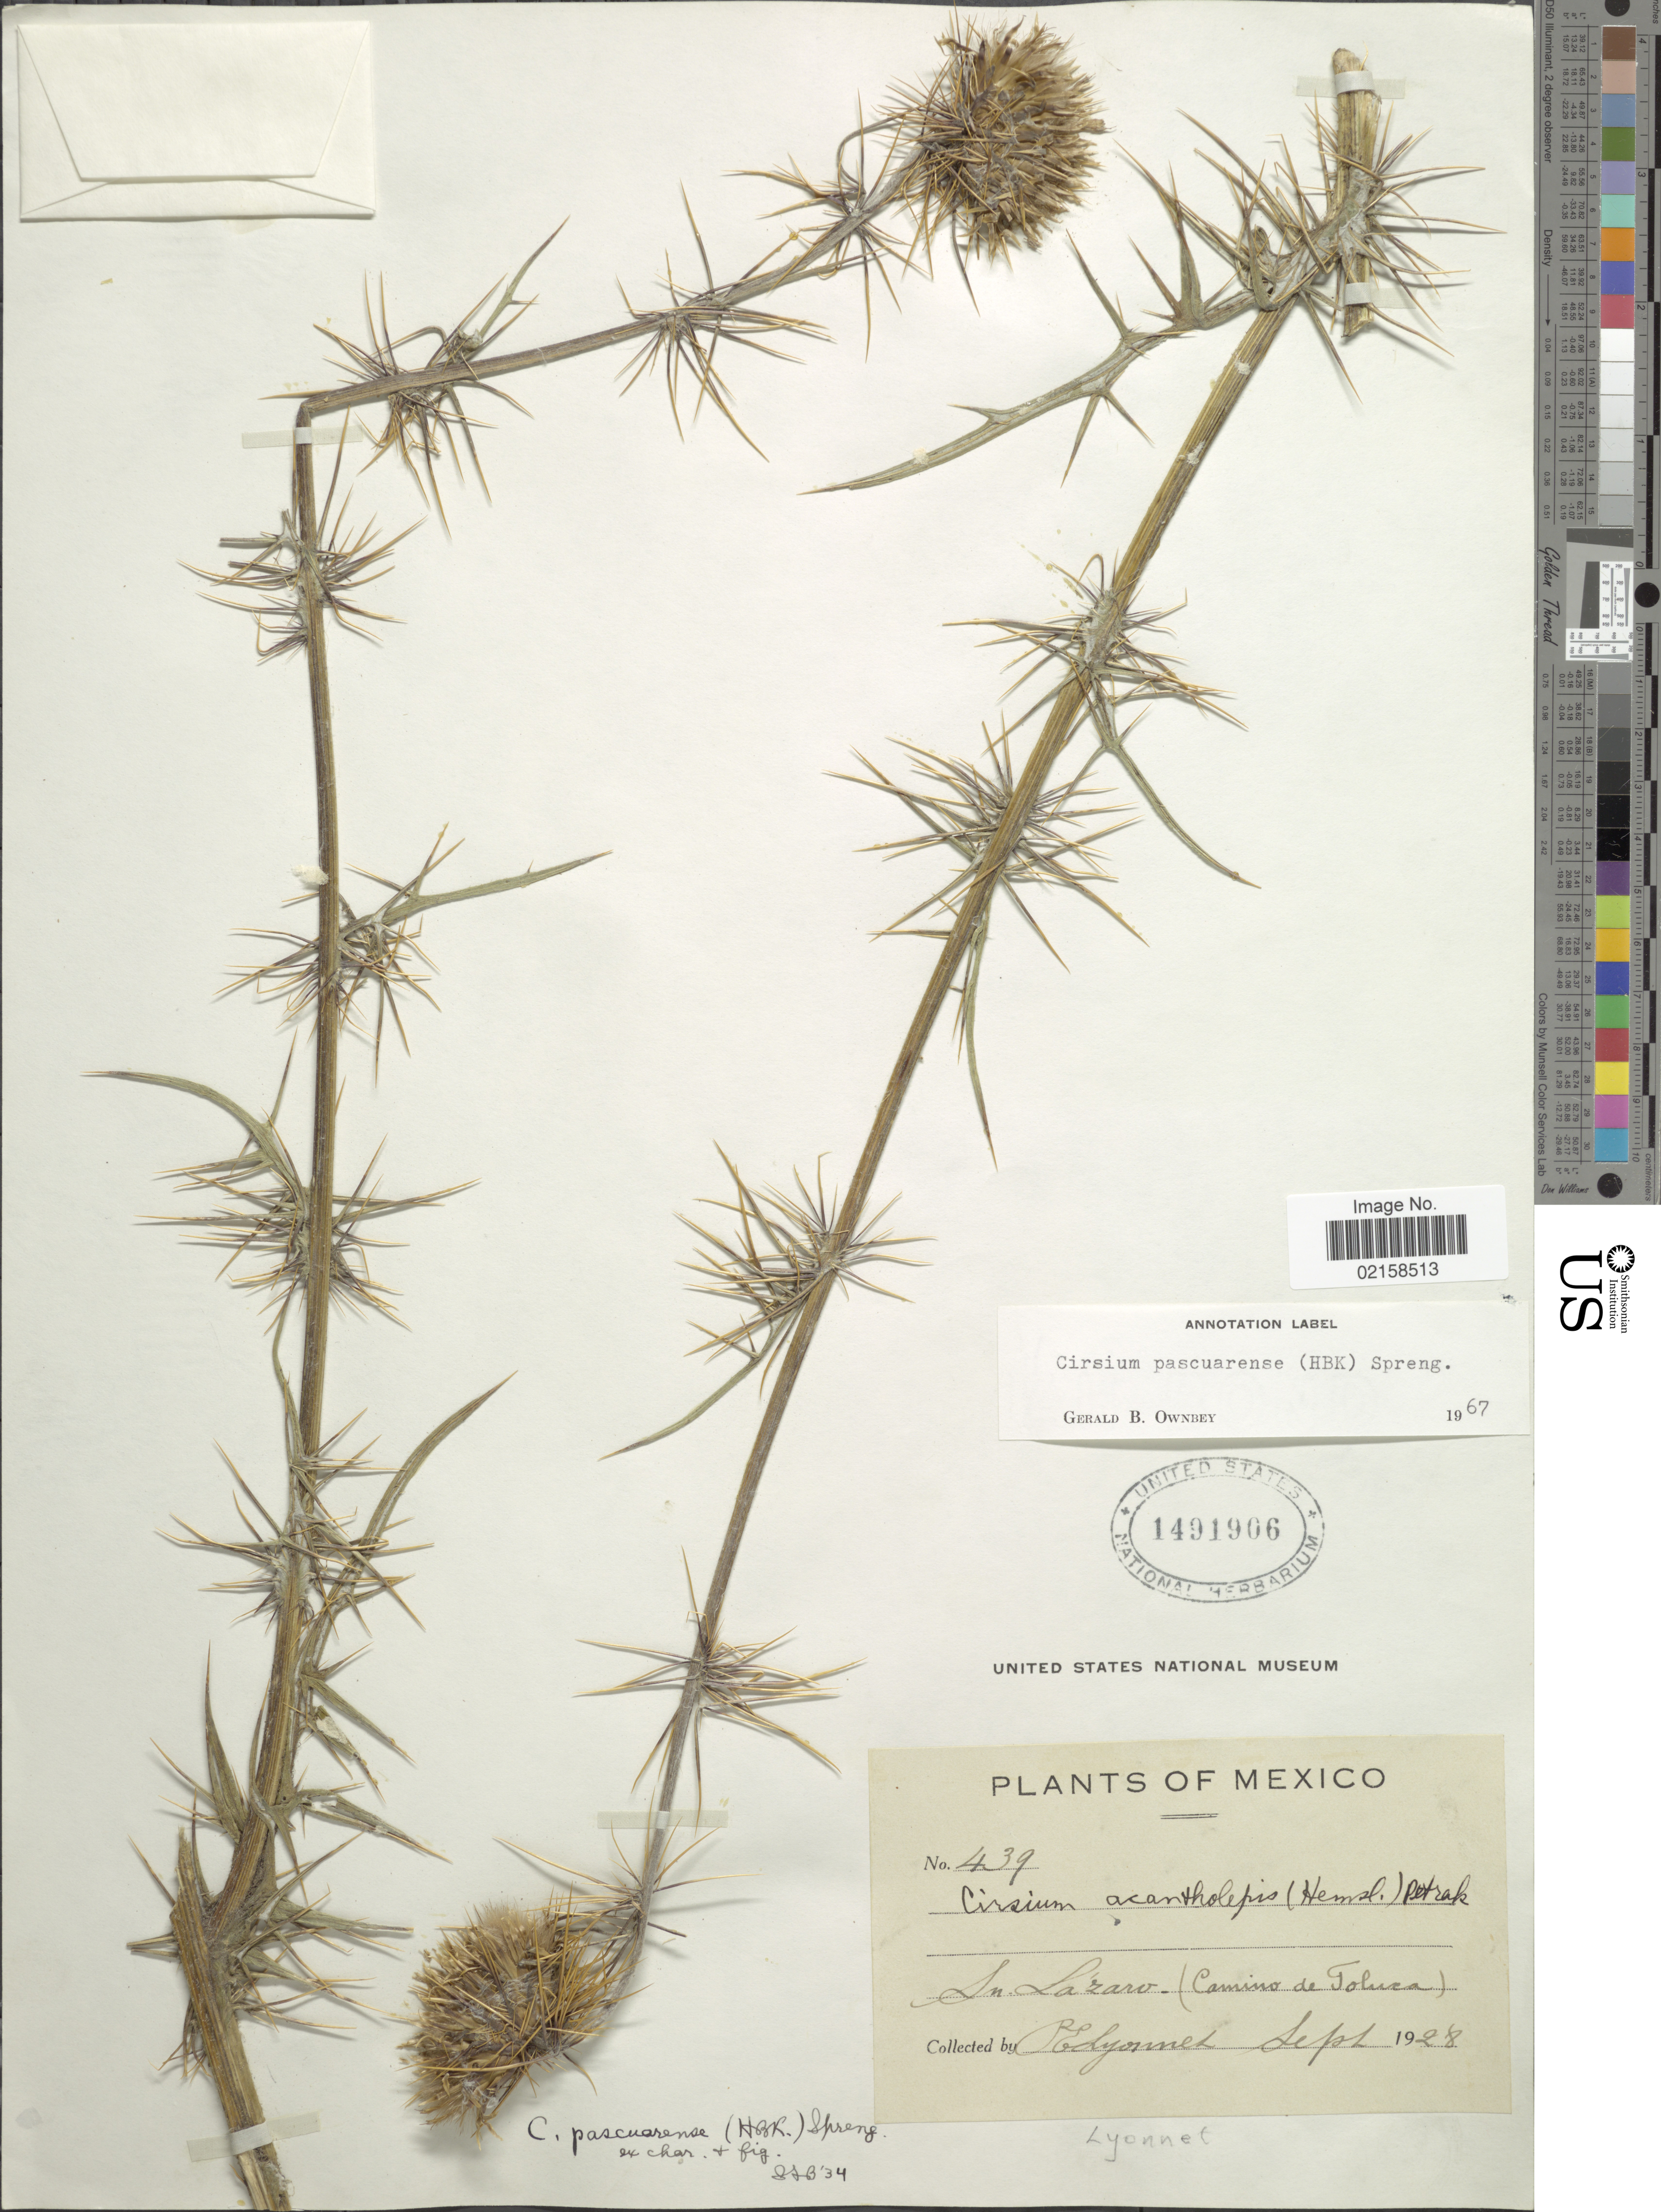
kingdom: Plantae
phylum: Tracheophyta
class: Magnoliopsida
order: Asterales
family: Asteraceae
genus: Cirsium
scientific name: Cirsium pascuarense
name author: (Kunth) Spreng.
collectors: E. Lyonnet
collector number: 439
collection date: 1928-09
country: Mexico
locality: Sn. Lazaro (Camino de Toluca)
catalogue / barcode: US 1491906